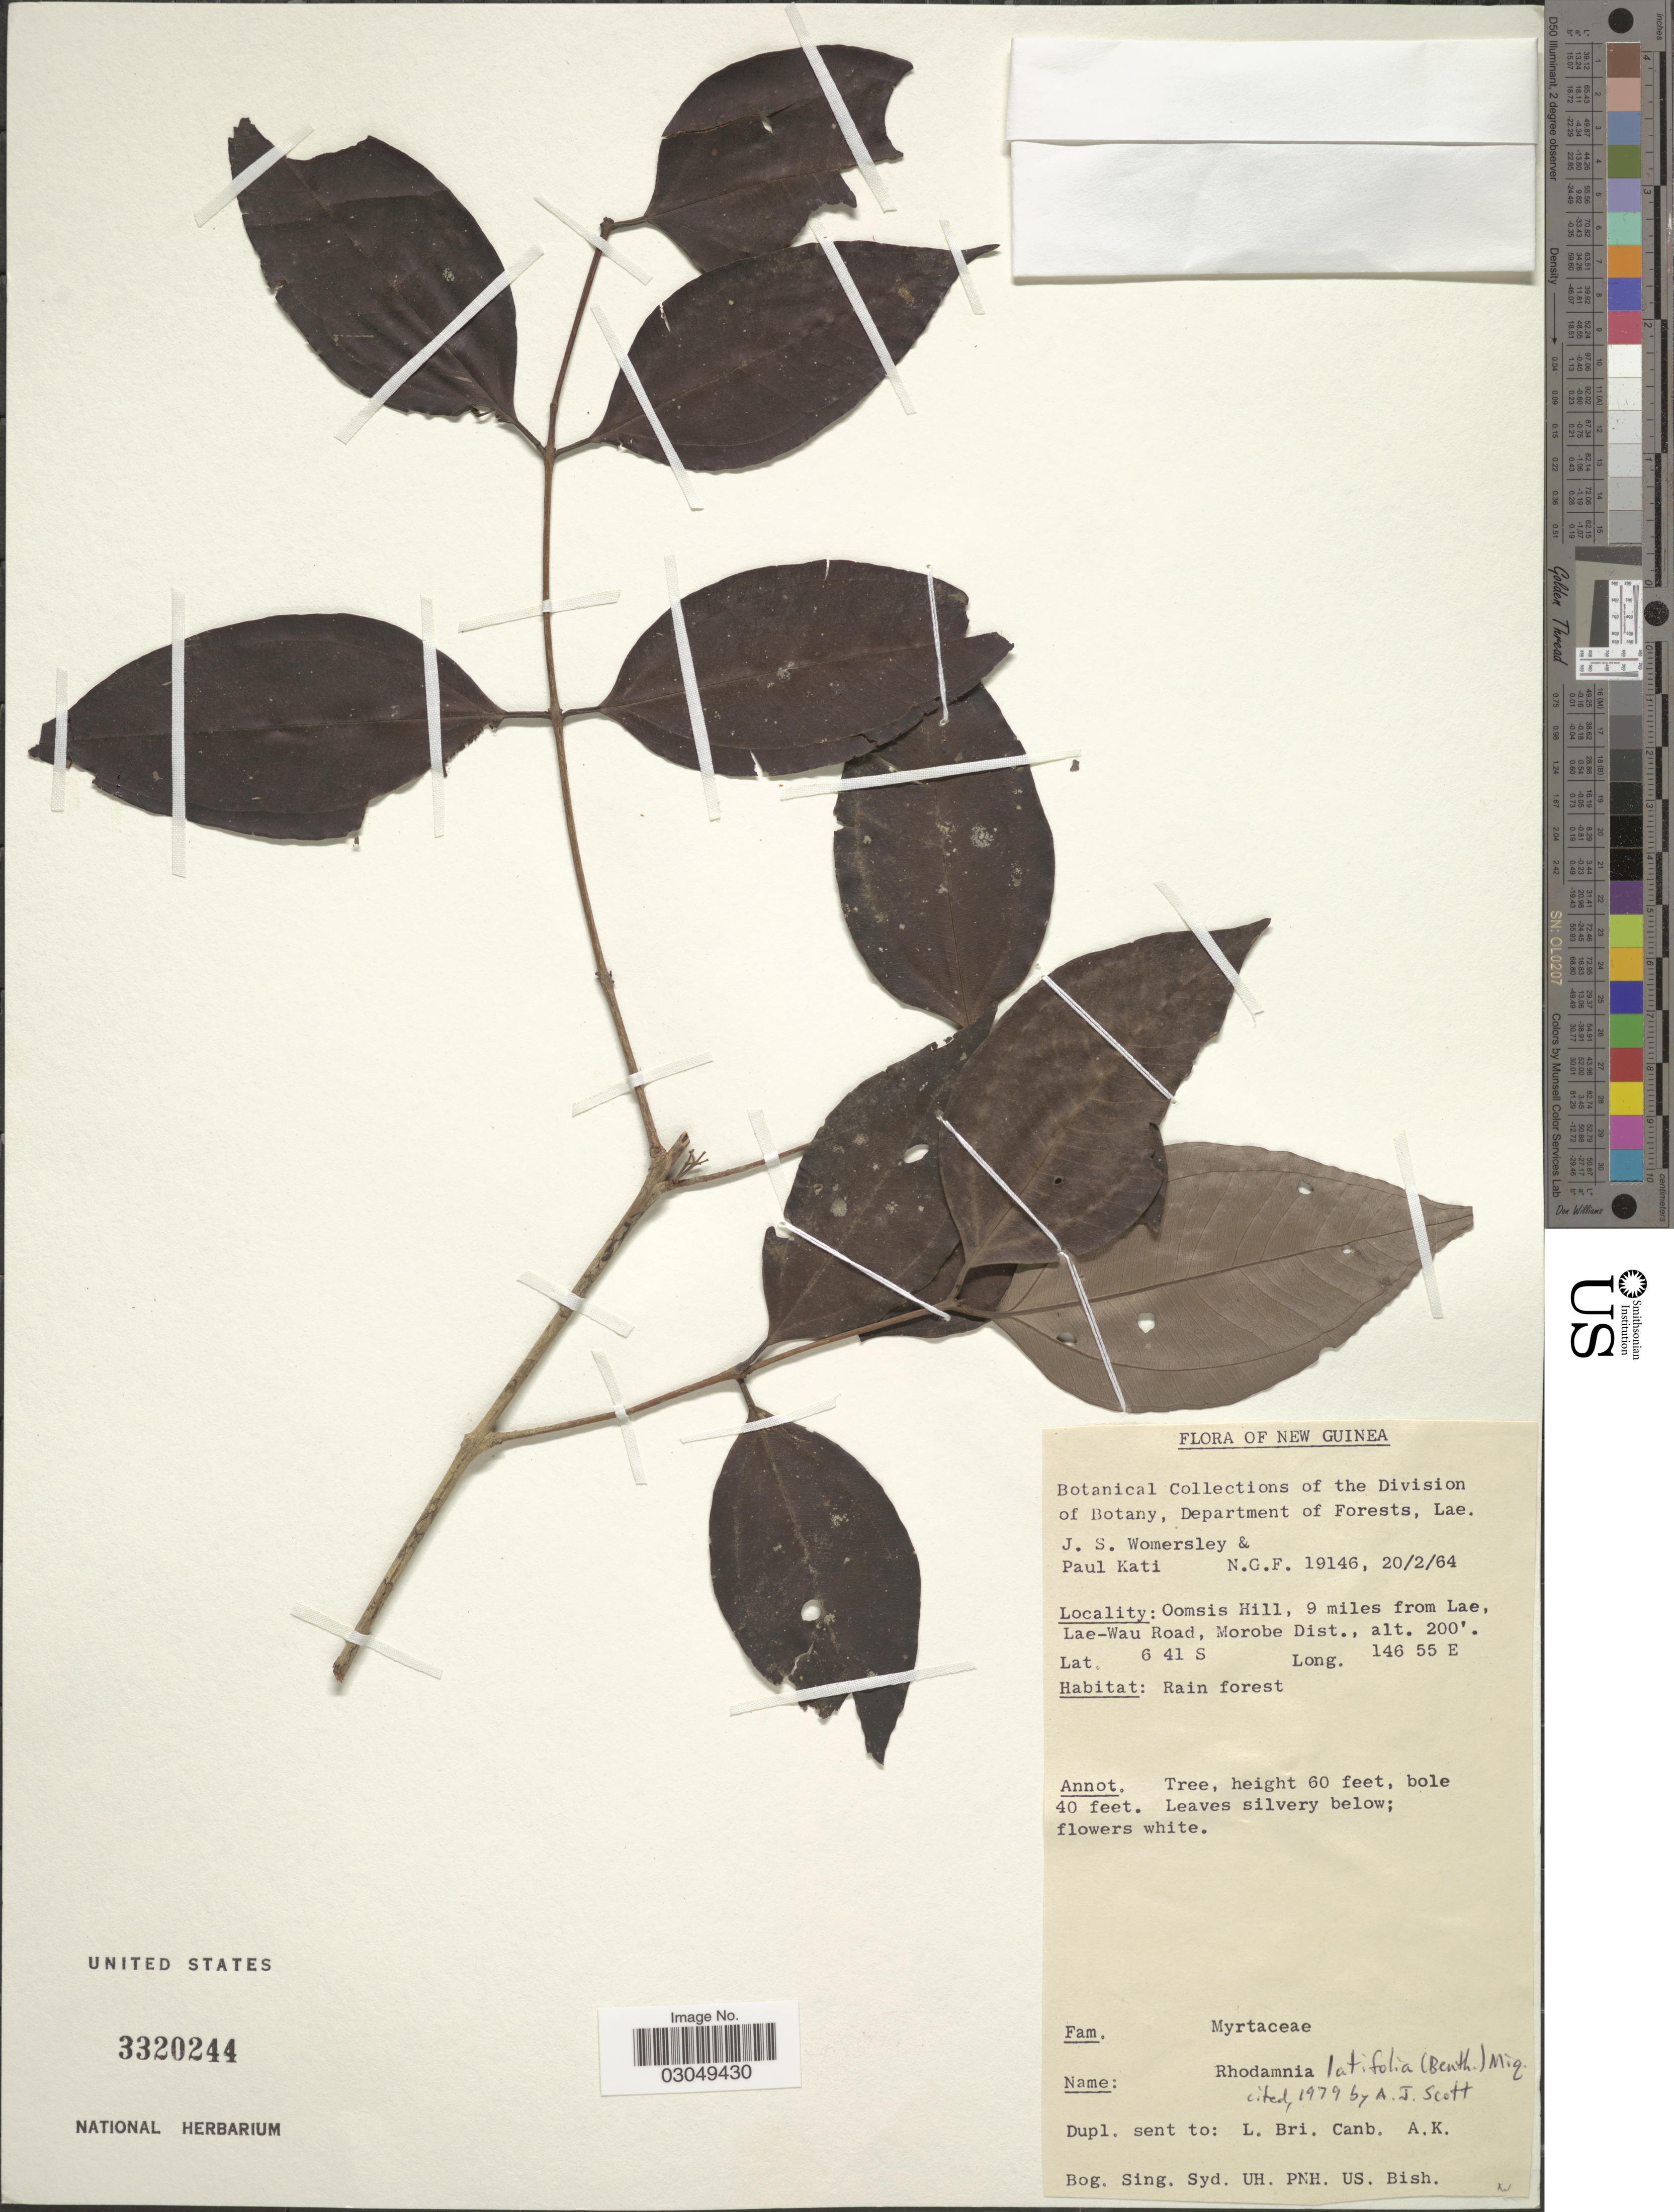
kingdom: Plantae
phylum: Tracheophyta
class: Magnoliopsida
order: Myrtales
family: Myrtaceae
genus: Rhodamnia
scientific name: Rhodamnia latifolia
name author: (Benth.) Miq.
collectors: J. S. Womersley & P. Kati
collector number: N.G.F. 19146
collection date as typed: Transcribed d/m/y: 20/2/64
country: Papua New Guinea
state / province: Morobe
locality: New Guinea. Oomsis Hill, 9 miles from Lae, Lae-Wau Road, Morobe Dist.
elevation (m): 61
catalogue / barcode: US 3320244